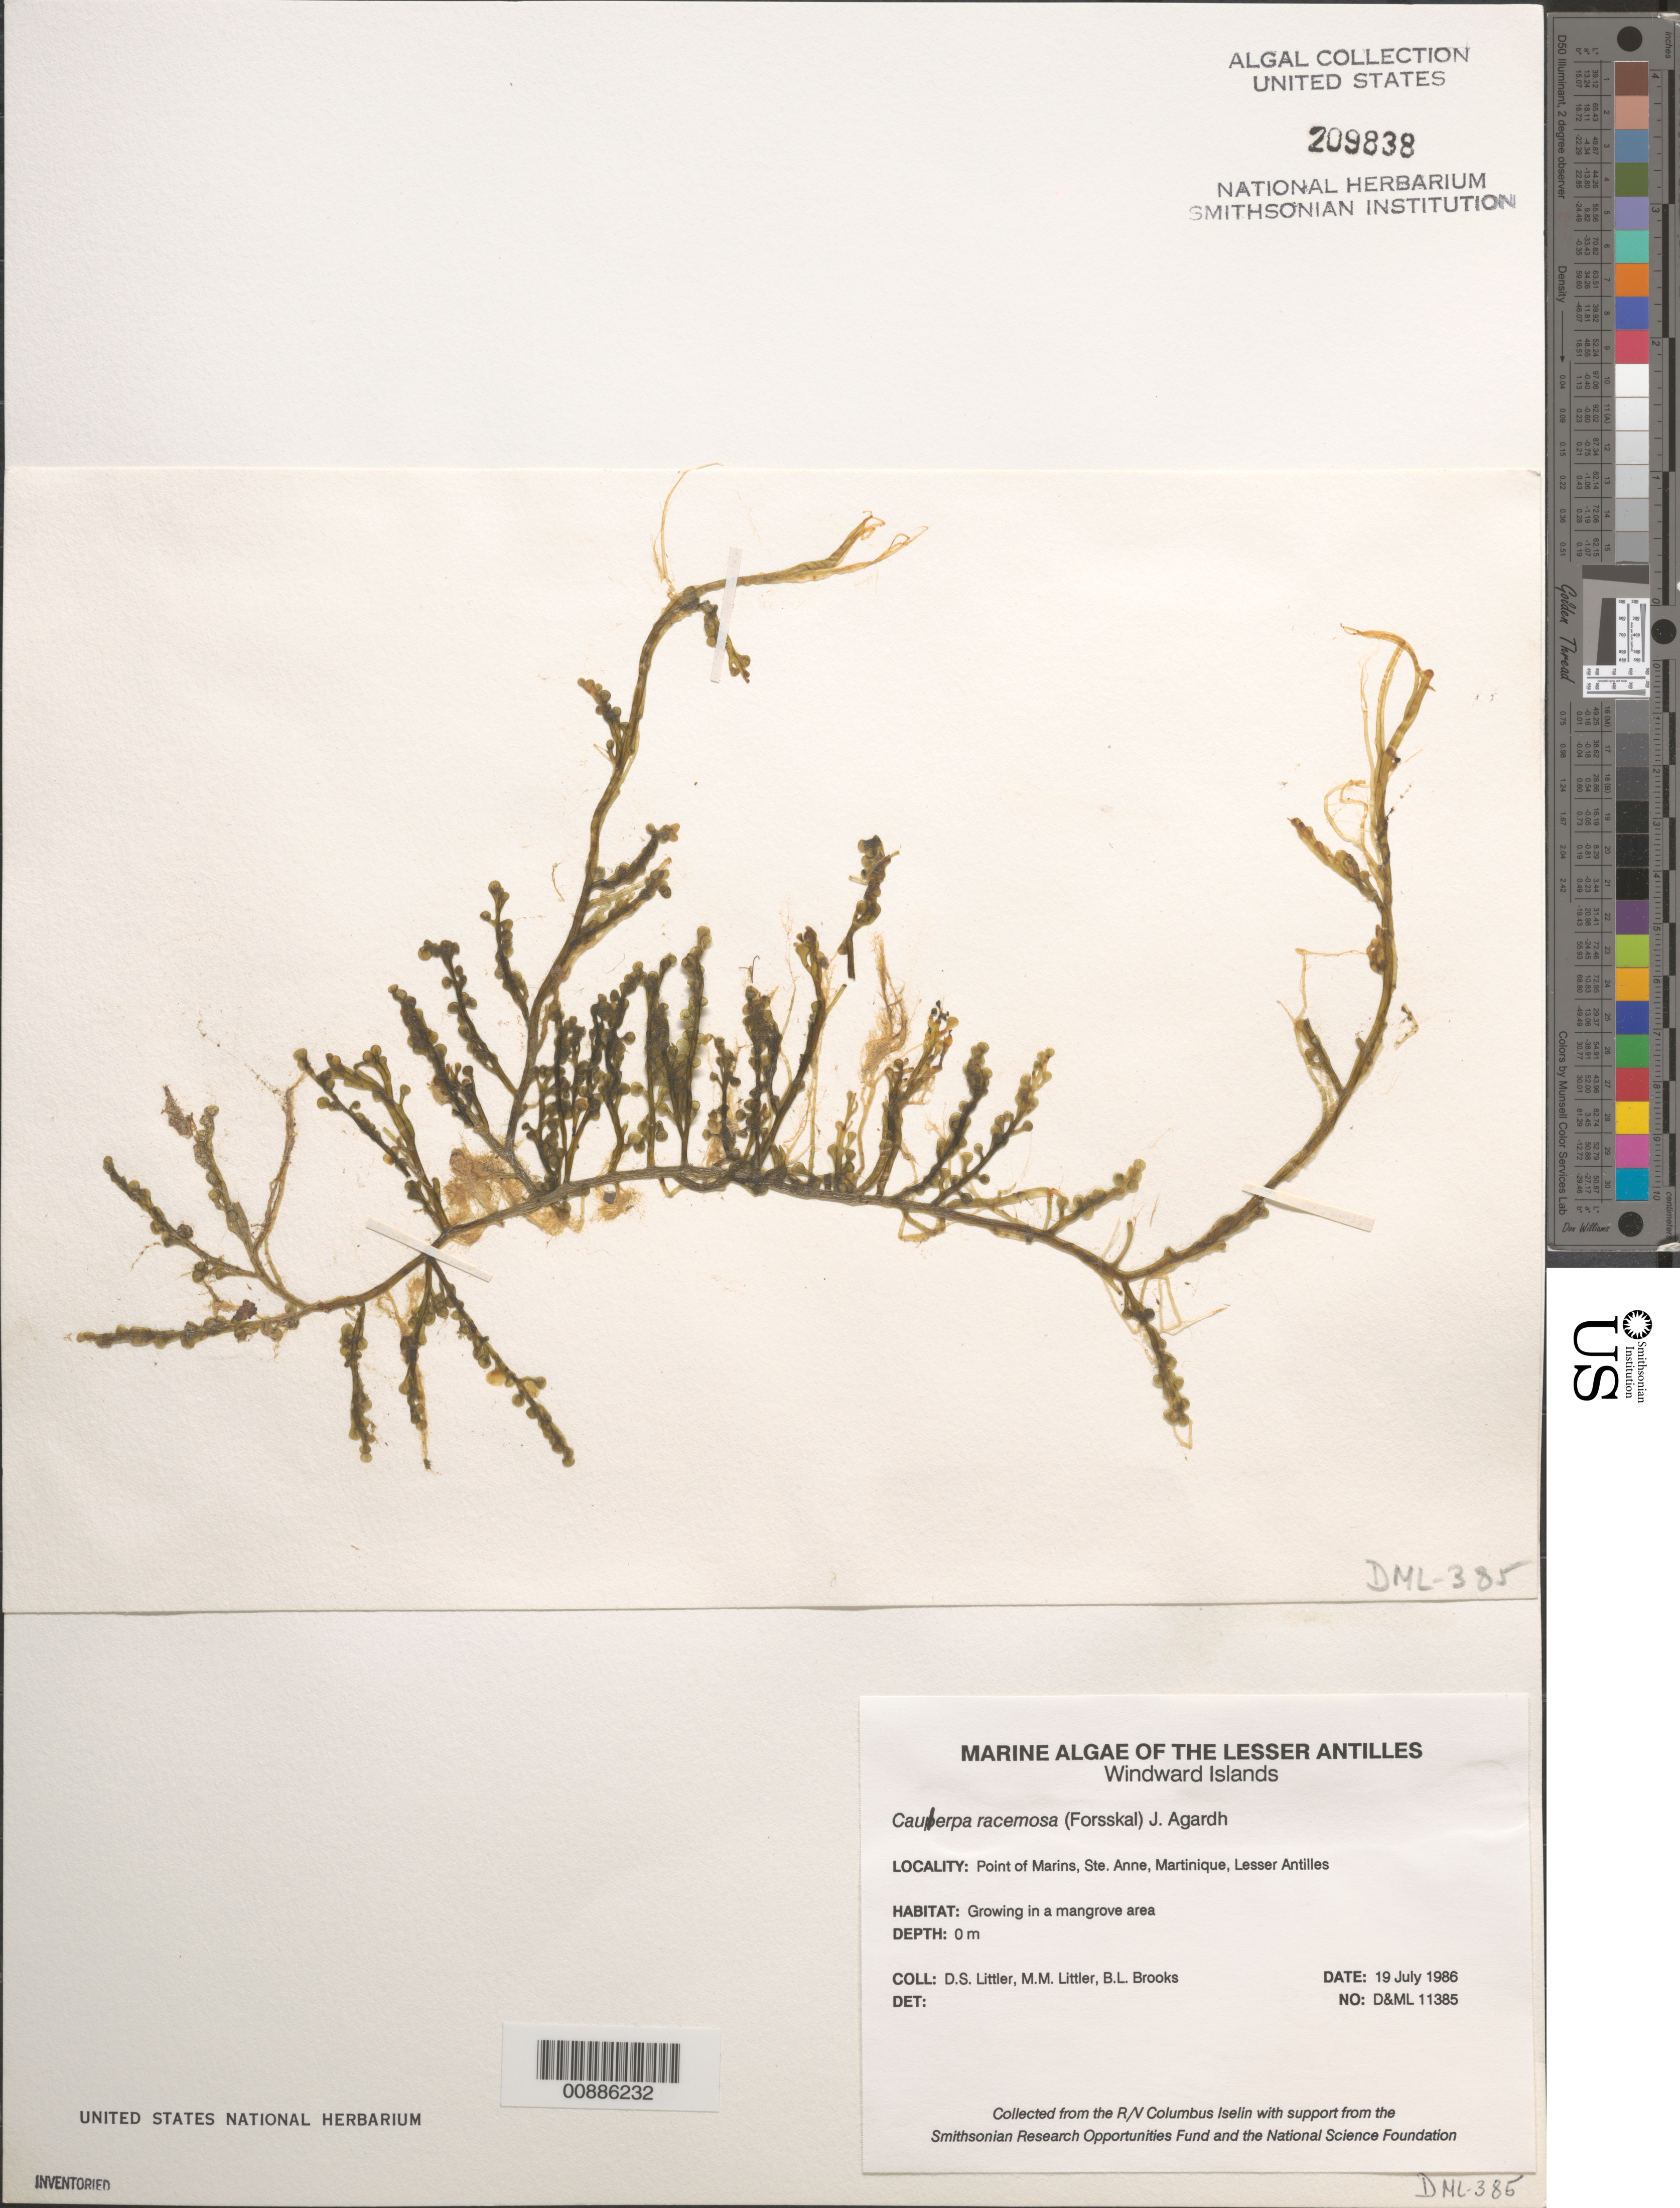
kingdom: Plantae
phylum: Chlorophyta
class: Ulvophyceae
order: Bryopsidales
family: Caulerpaceae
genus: Caulerpa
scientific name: Caulerpa racemosa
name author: (Forssk.) J. Agardh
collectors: D. S. Littler, M. M. Littler & B. Brooks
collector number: D&ML 11385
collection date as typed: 19 Jul 1986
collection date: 1986-07-19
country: Martinique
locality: Pointe du Marins, St. Anne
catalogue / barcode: US 209838